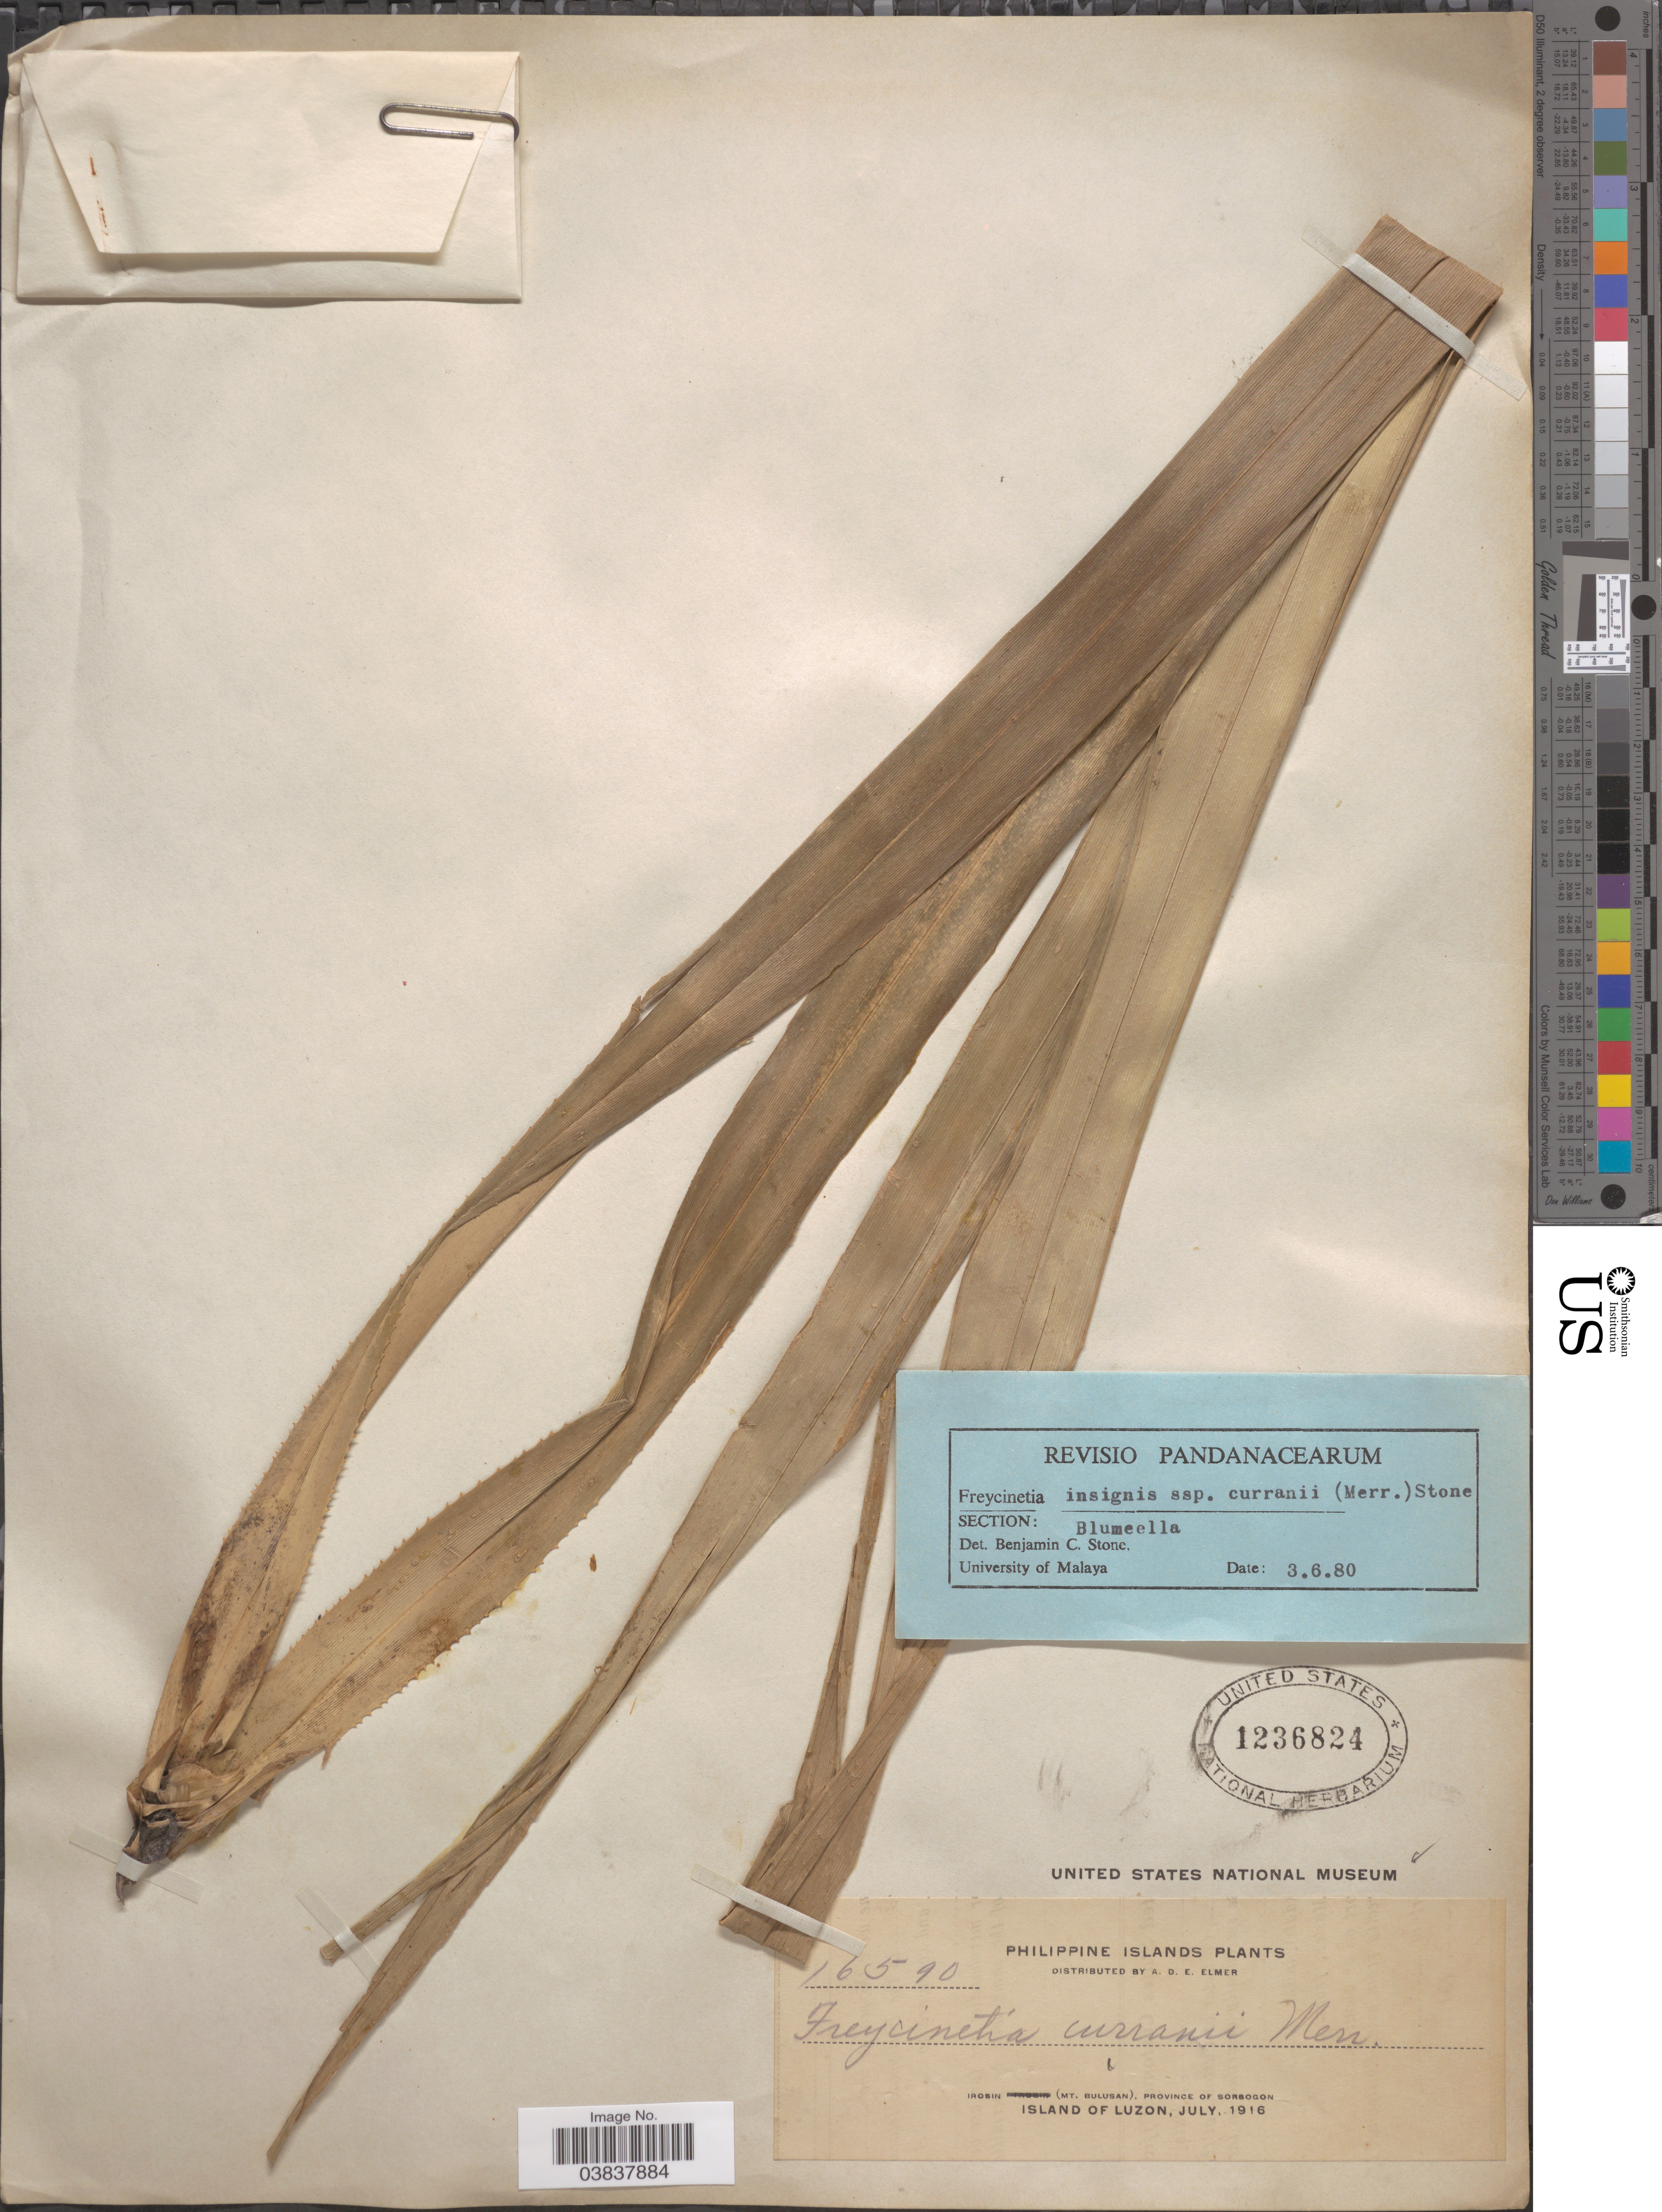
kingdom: Plantae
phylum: Tracheophyta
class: Liliopsida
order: Pandanales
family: Pandanaceae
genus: Freycinetia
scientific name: Freycinetia insignis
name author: Blume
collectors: A. D. E. Elmer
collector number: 16590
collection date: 1916-07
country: Philippines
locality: Irosin (Mt. Bulusan), Province of Sorsogon, Island of Luzon.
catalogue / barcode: US 1236824